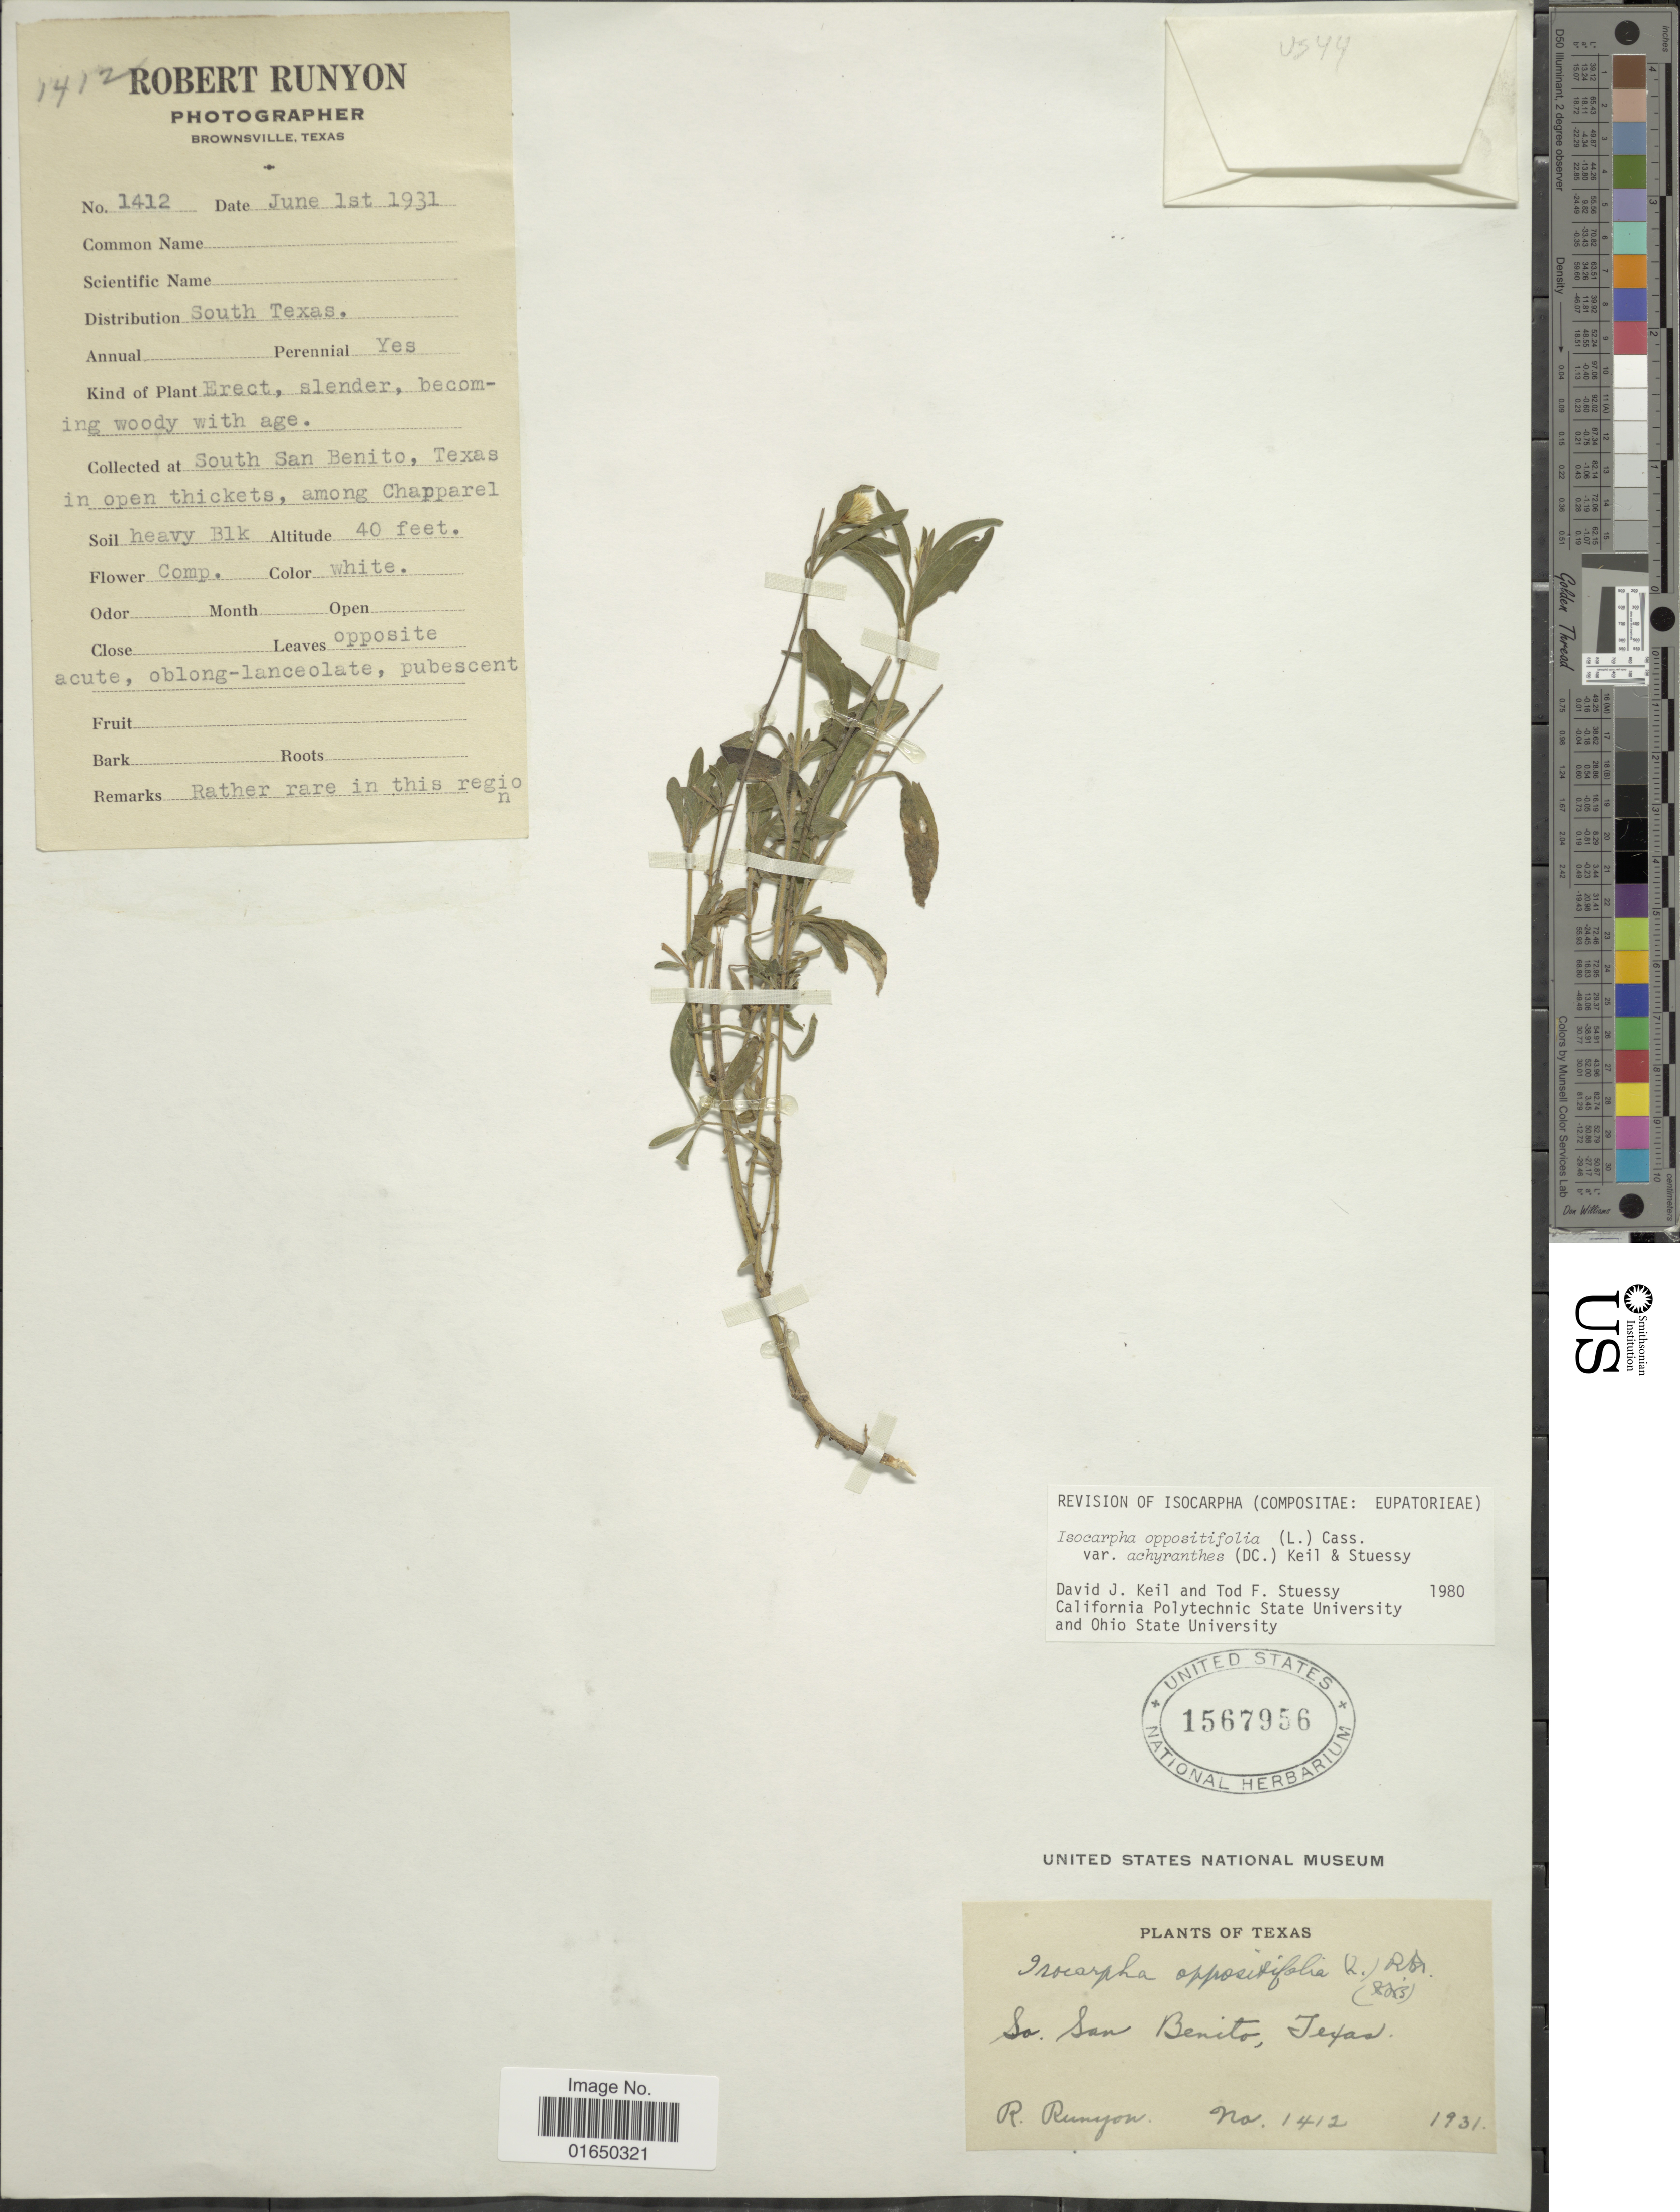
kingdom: Plantae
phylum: Tracheophyta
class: Magnoliopsida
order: Asterales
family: Asteraceae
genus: Isocarpha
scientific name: Isocarpha oppositifolia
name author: (L.) Cass.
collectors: R. Runyon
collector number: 1412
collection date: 1931-06-01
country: United States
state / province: Texas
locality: San Benito, Teyad, South San Benito, South Texas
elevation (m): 12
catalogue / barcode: US 1567956